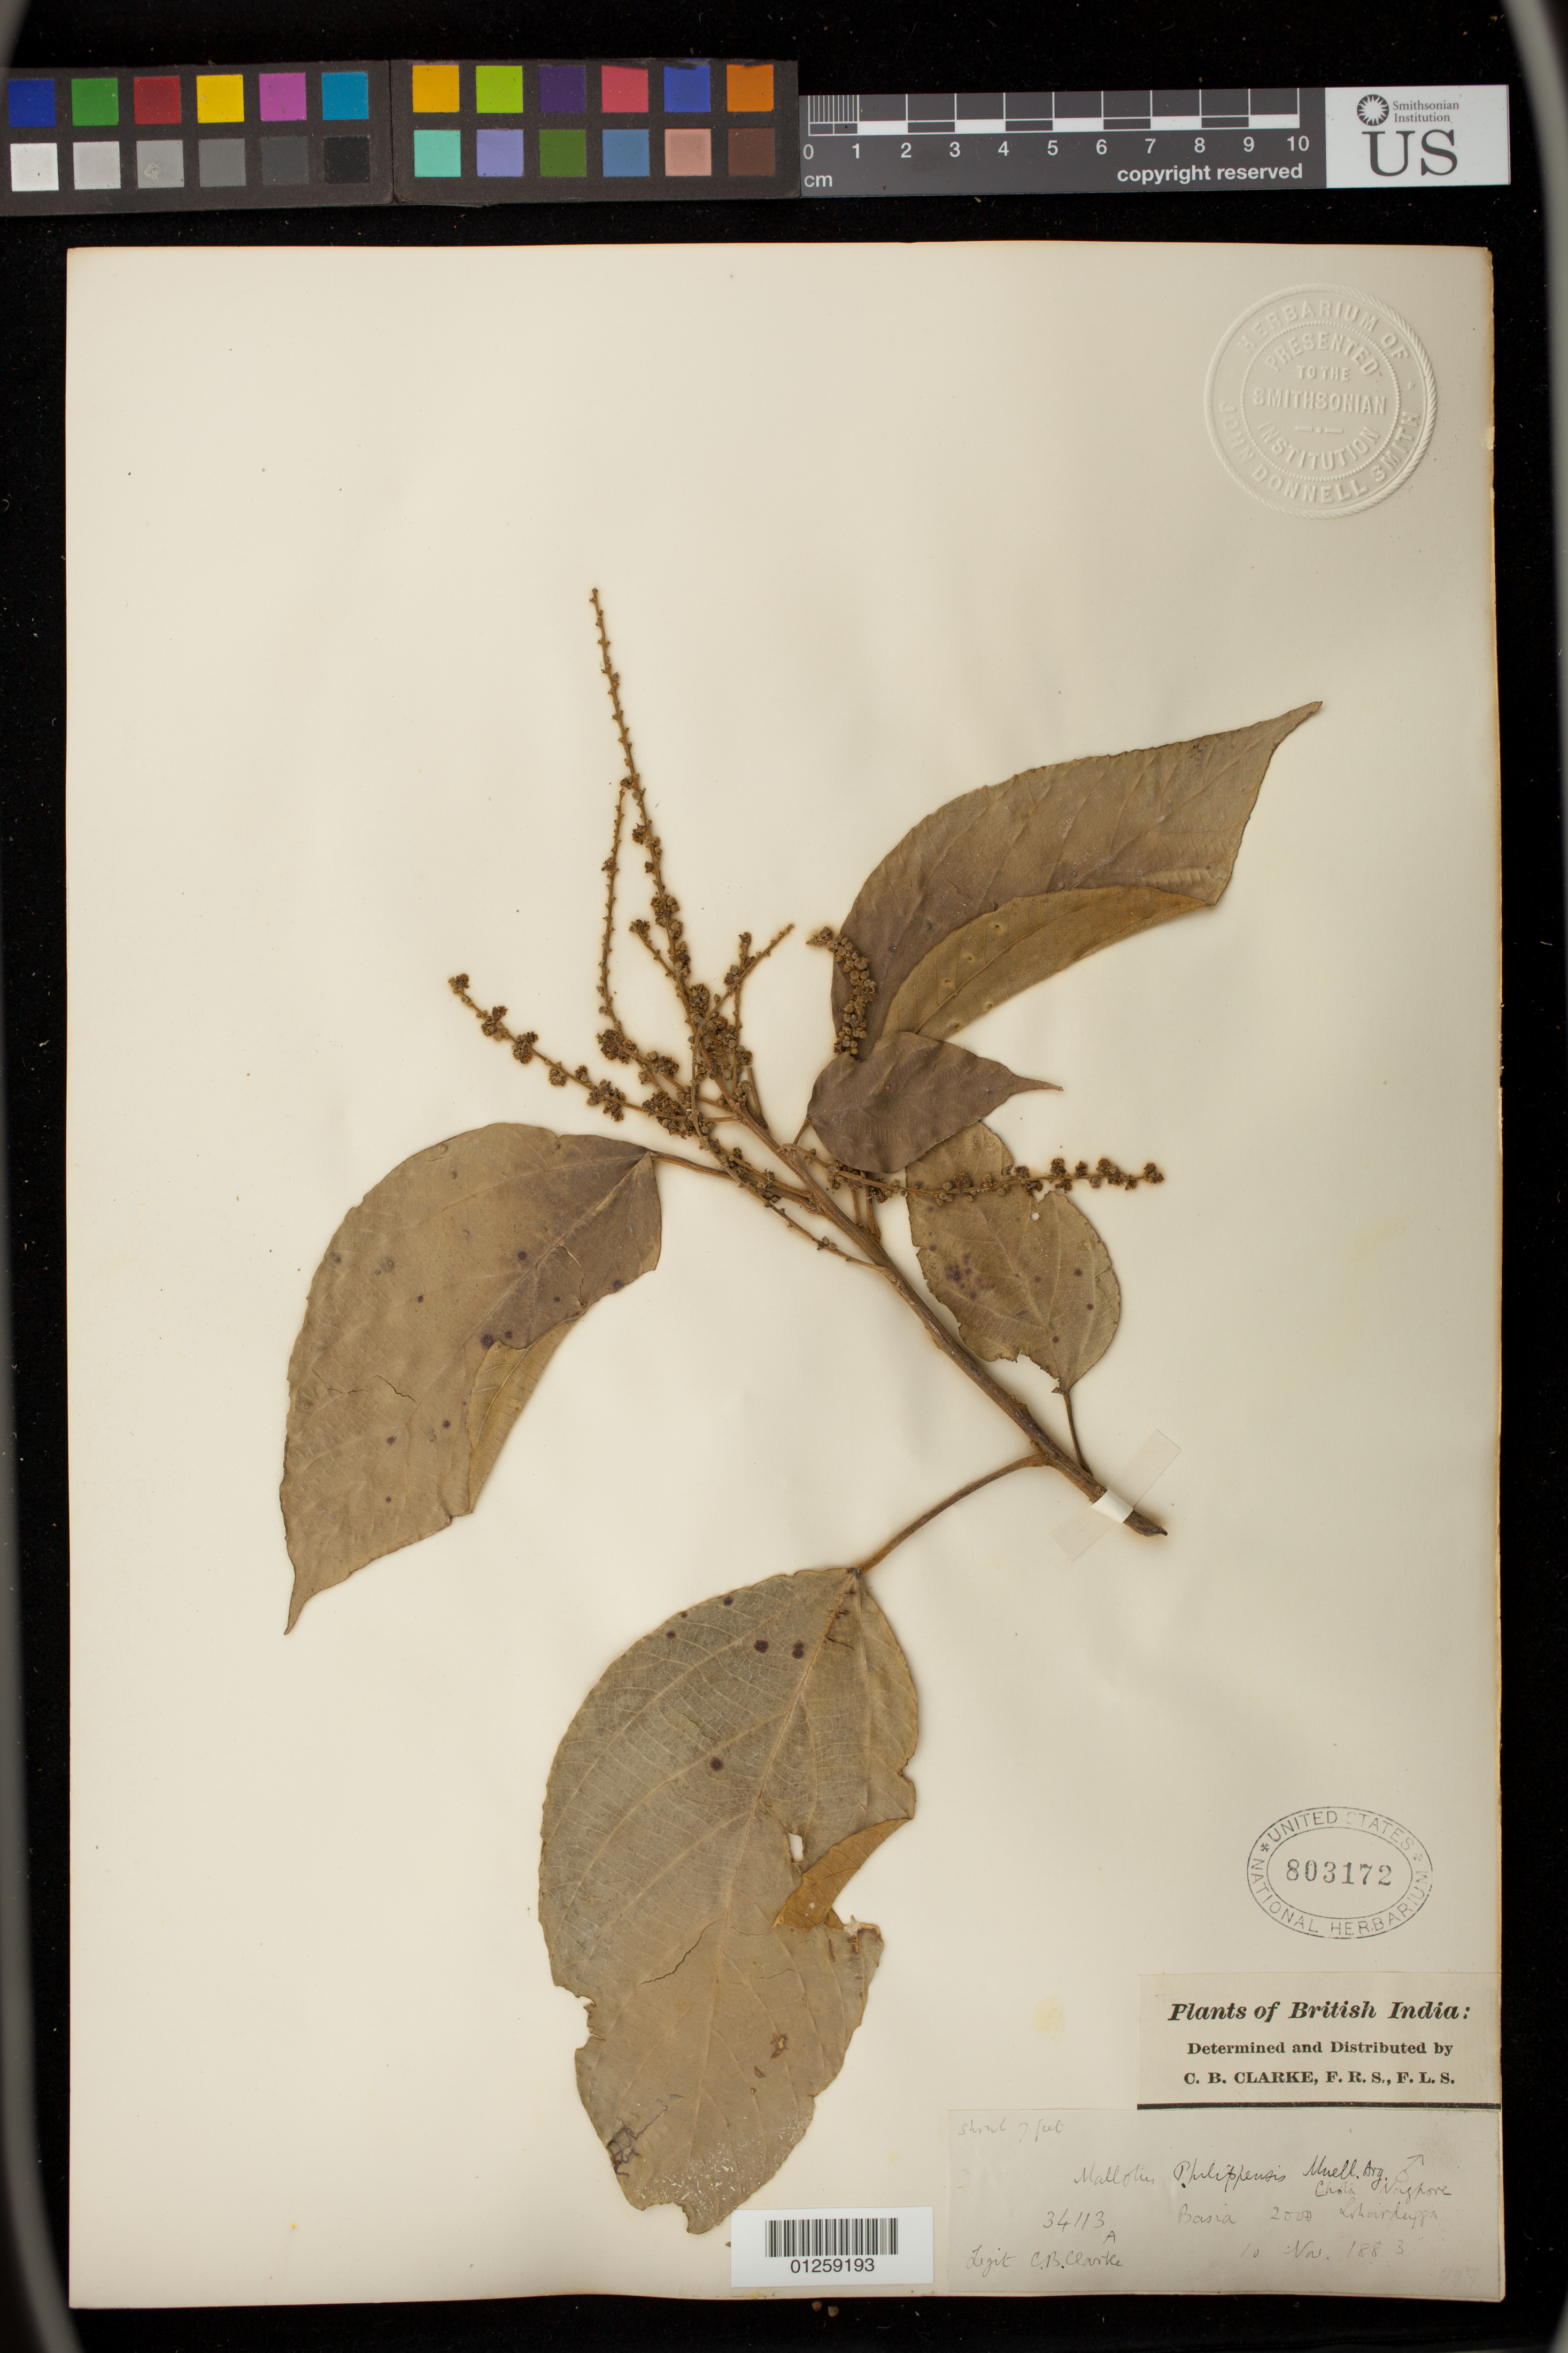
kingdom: Plantae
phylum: Tracheophyta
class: Magnoliopsida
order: Malpighiales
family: Euphorbiaceae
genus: Mallotus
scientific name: Mallotus philippensis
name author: (Lam.) Müll. Arg.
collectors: C. B. Clarke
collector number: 34113A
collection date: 1883-11-10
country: India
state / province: Maharashtra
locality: Chotu Nagpure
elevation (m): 610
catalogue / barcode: US 803172